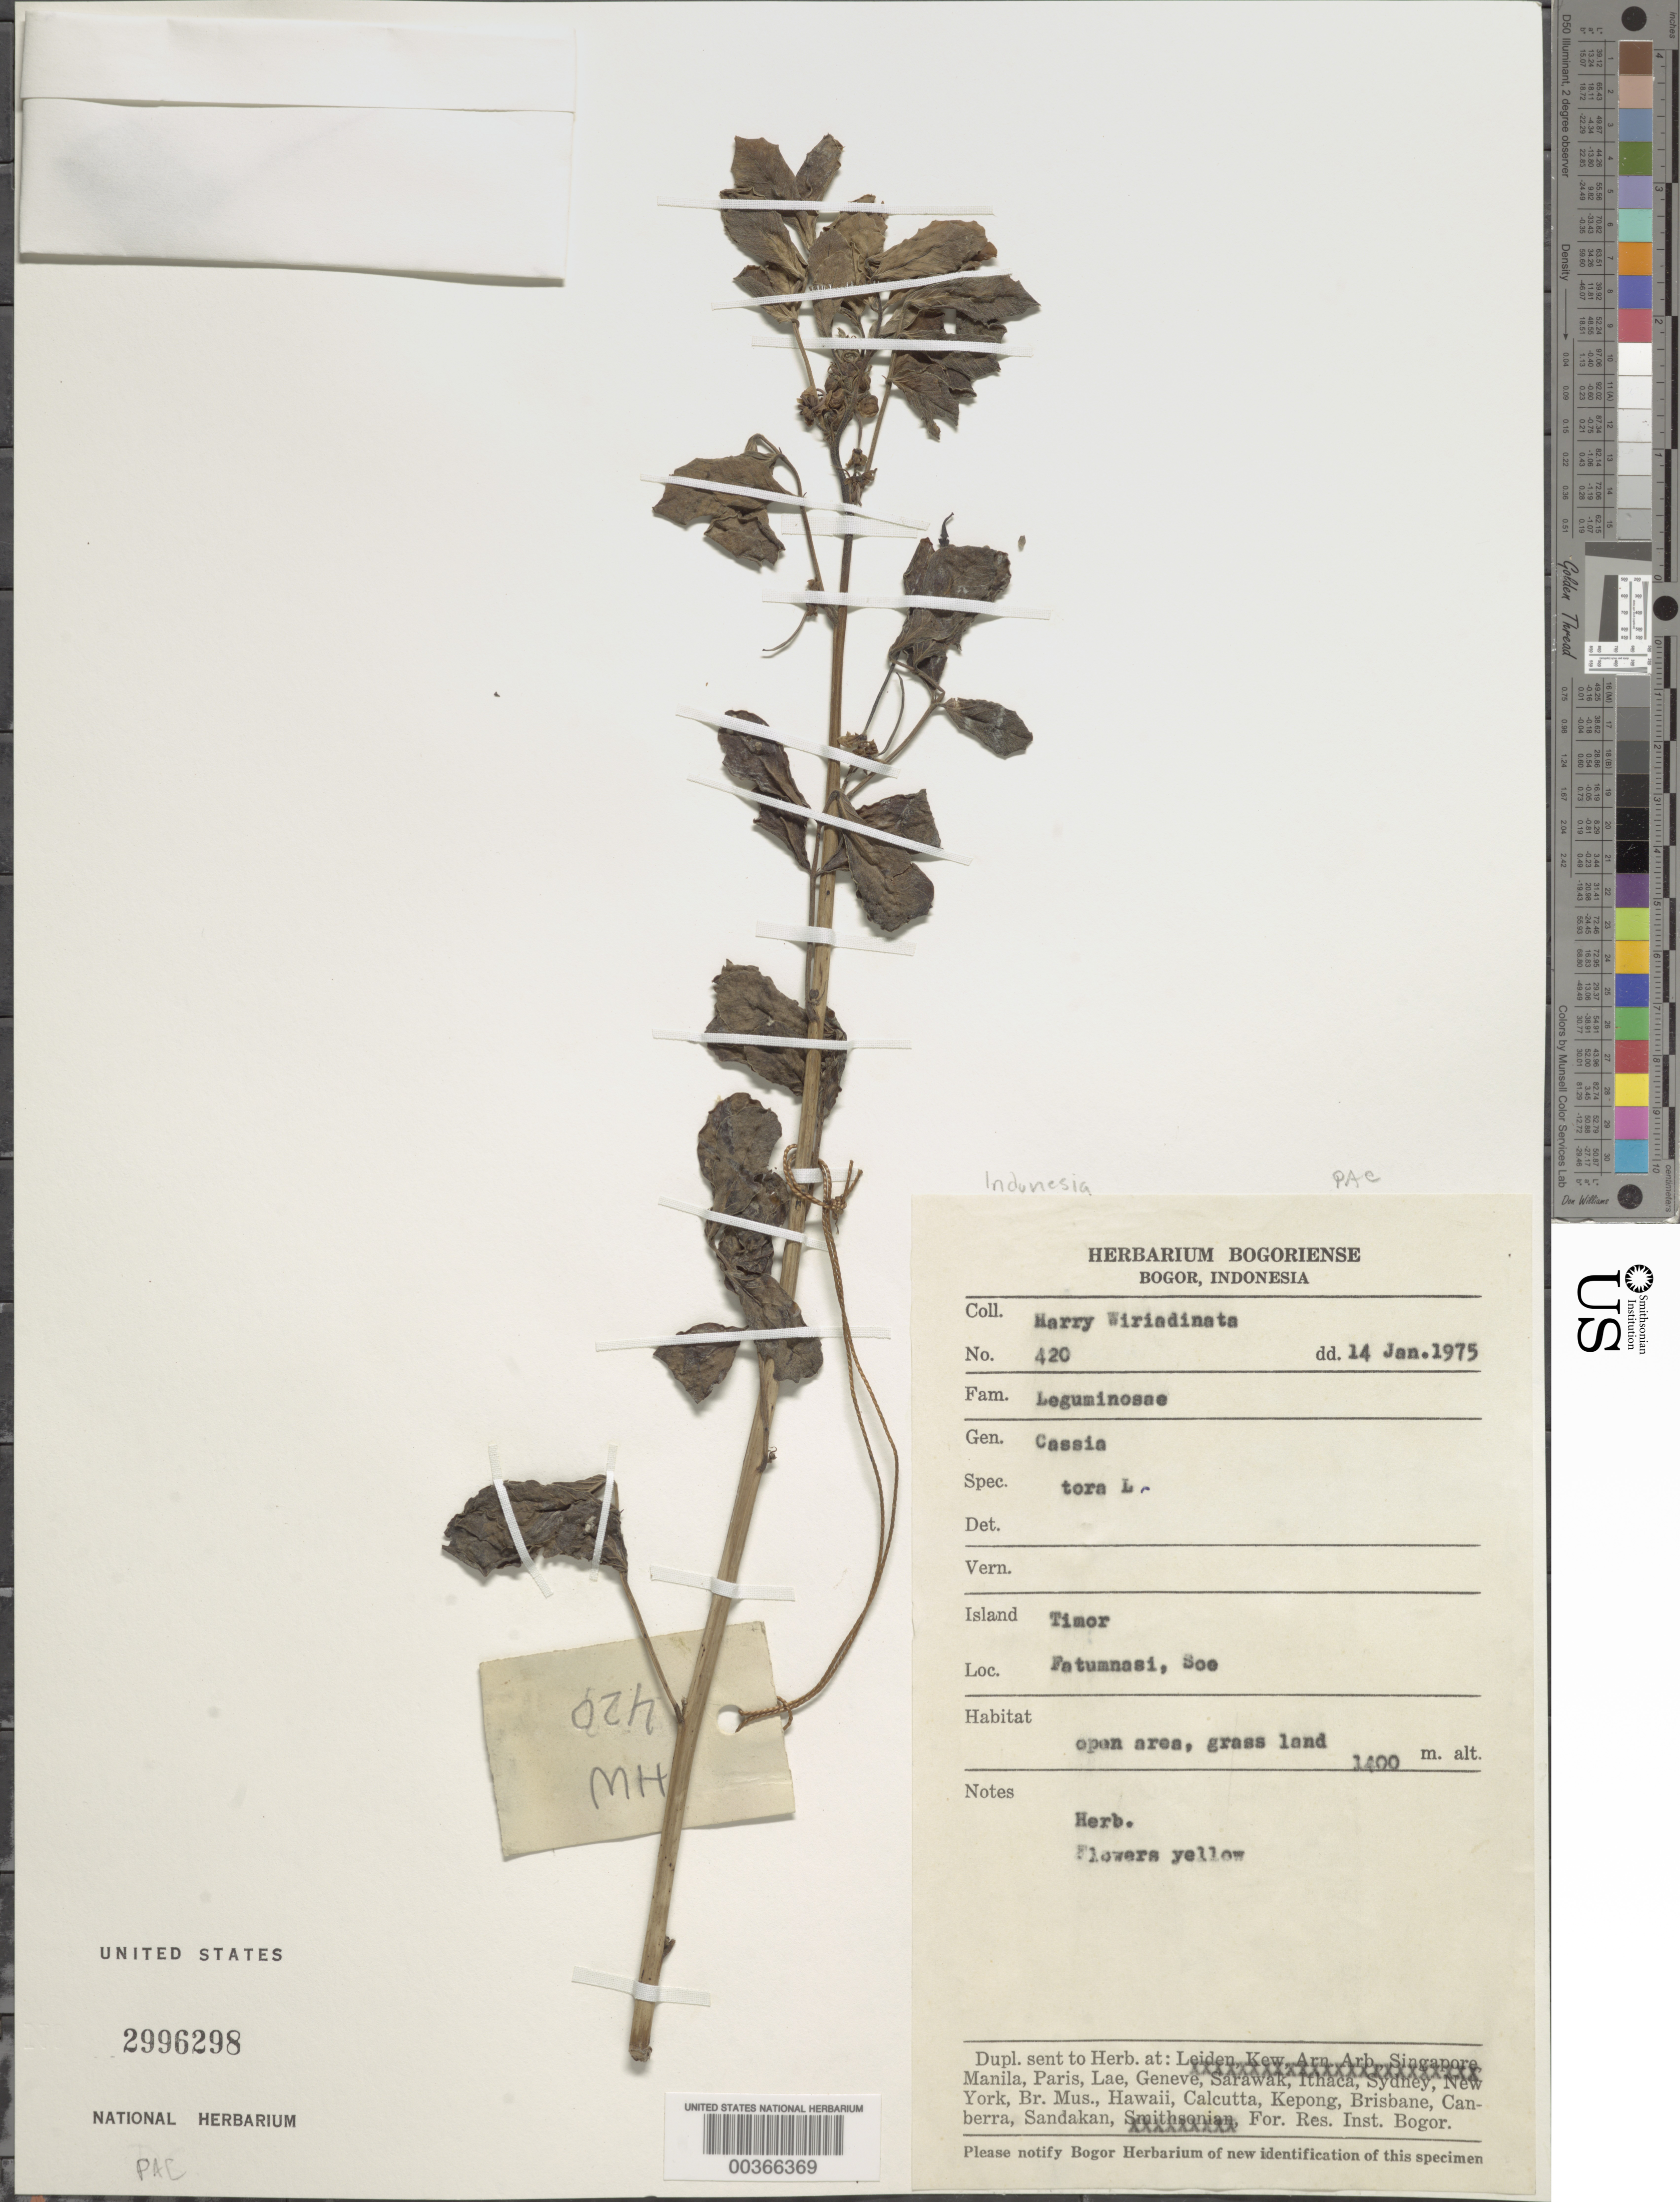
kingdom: Plantae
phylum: Tracheophyta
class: Magnoliopsida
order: Fabales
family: Fabaceae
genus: Senna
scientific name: Senna tora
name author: (L.) Roxb.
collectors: H. Wiriadinata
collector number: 420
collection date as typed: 14 Jan 1975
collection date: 1975-01-14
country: Indonesia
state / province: Nusa Tenggara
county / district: Nusa Tenggara Timur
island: Timor Island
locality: Fatumnasi, soe [Lesser Sunda Is.]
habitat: Open area, grass land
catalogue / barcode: US 2996298